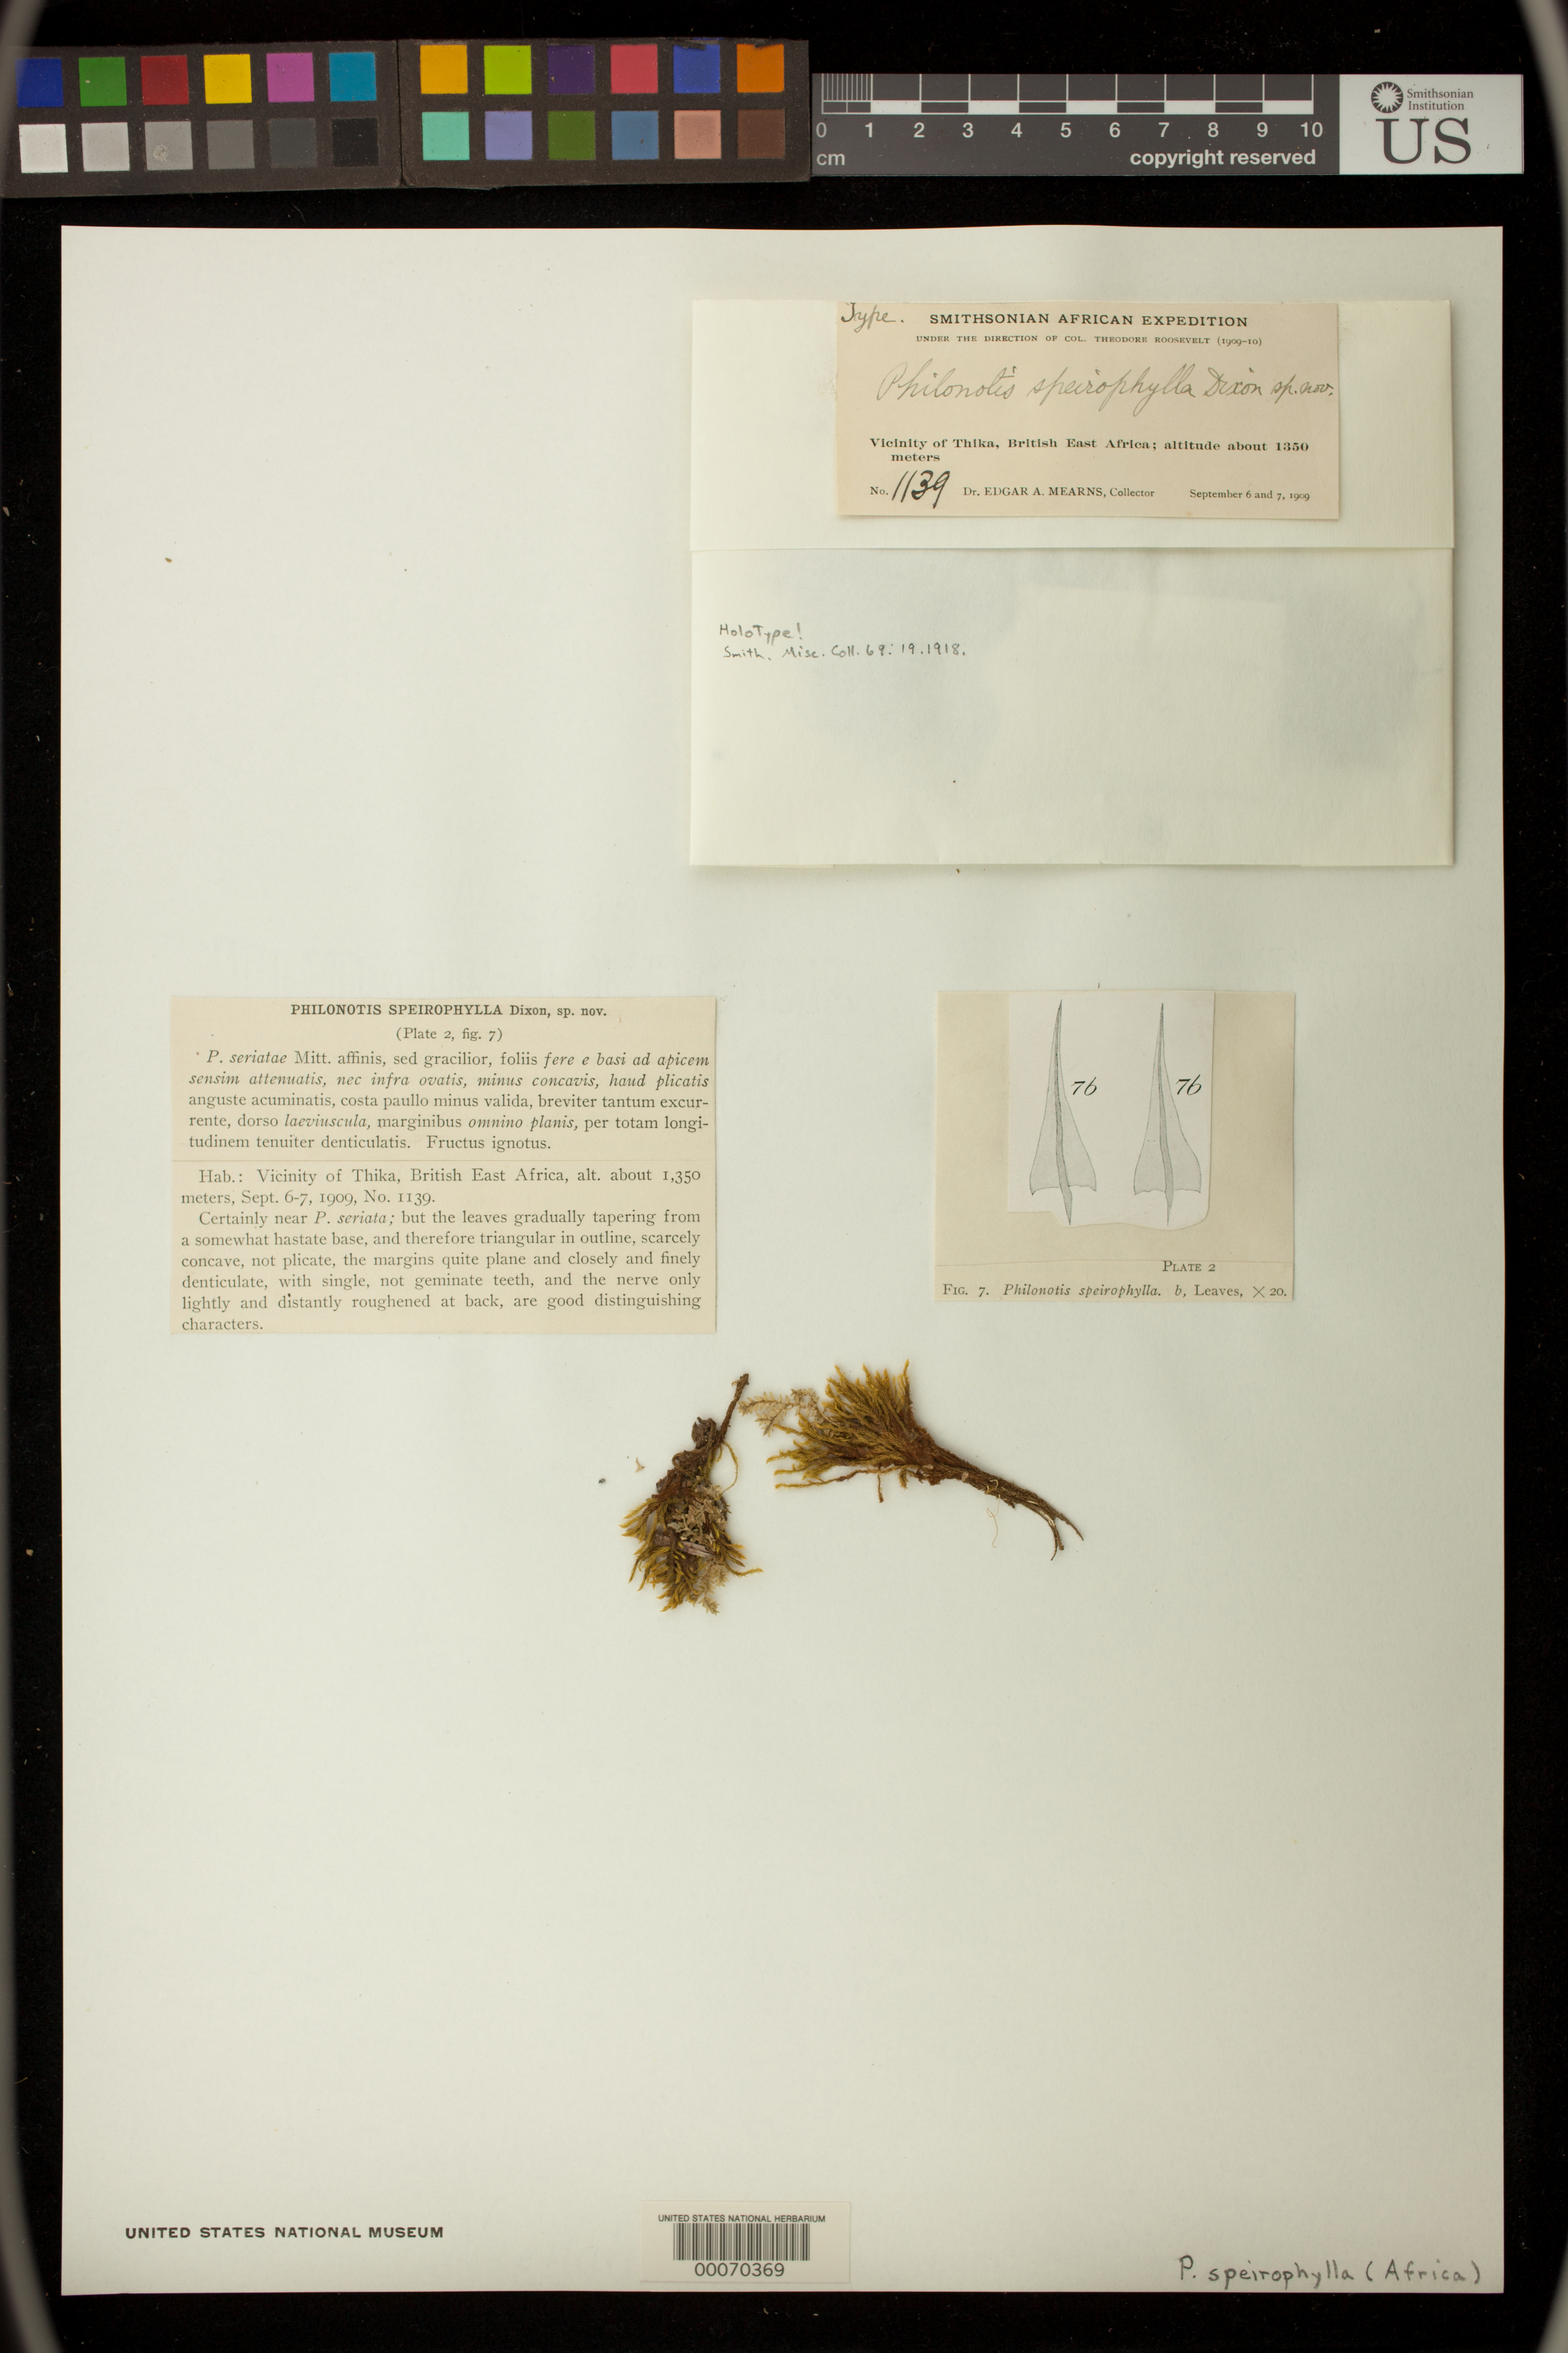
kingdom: Plantae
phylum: Bryophyta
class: Bryopsida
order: Bartramiales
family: Bartramiaceae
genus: Philonotis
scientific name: Philonotis speirophylla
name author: Dixon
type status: Holotype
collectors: E. A. Mearns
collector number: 1139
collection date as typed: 06 Sep 1909 and 07 Sep 1909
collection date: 1909-09-06,1909-09-07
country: Kenya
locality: Vicinity of Thika.